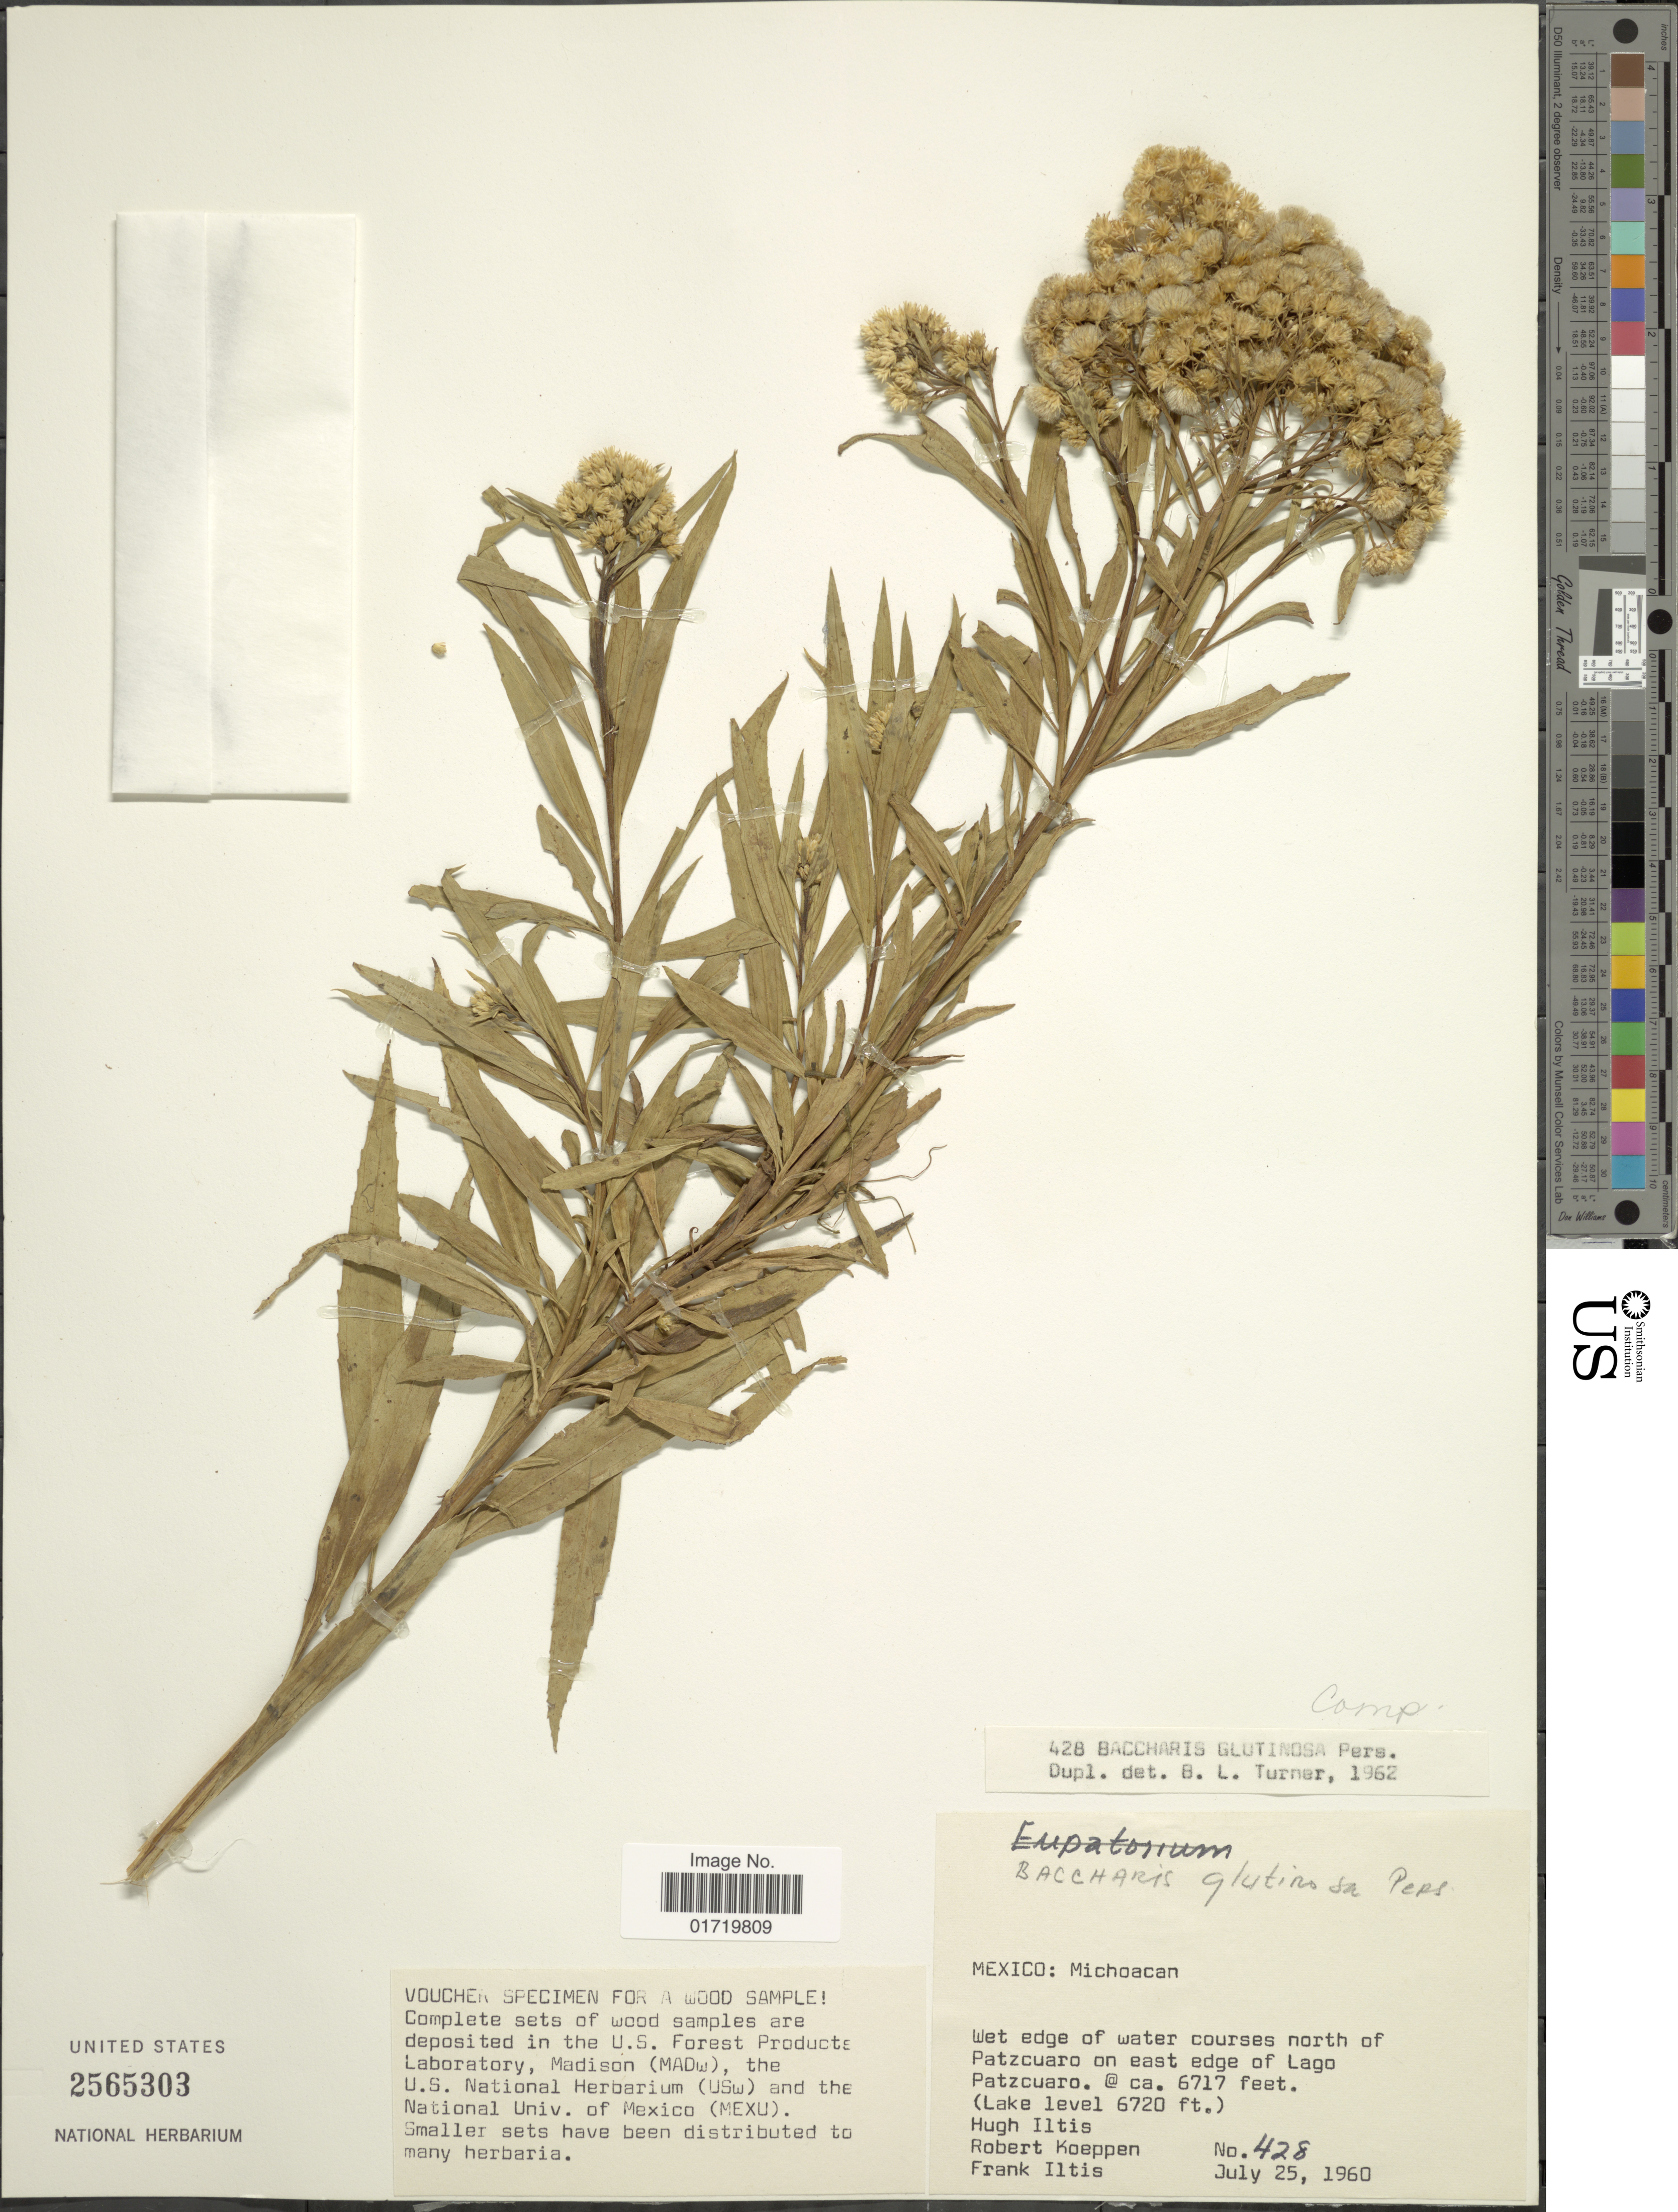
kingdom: Plantae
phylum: Tracheophyta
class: Magnoliopsida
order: Asterales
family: Asteraceae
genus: Baccharis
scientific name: Baccharis salicifolia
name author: (Ruiz & Pav.) Pers.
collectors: H. H. Iltis, R. C. Koeppen & F. S. Iltis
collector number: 428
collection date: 1960-07-25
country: Mexico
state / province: Michoacán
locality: Wet edge of water courses north of Patzcuaro on east egde of Lago Patzcuaro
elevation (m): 2047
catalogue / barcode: US 2565303